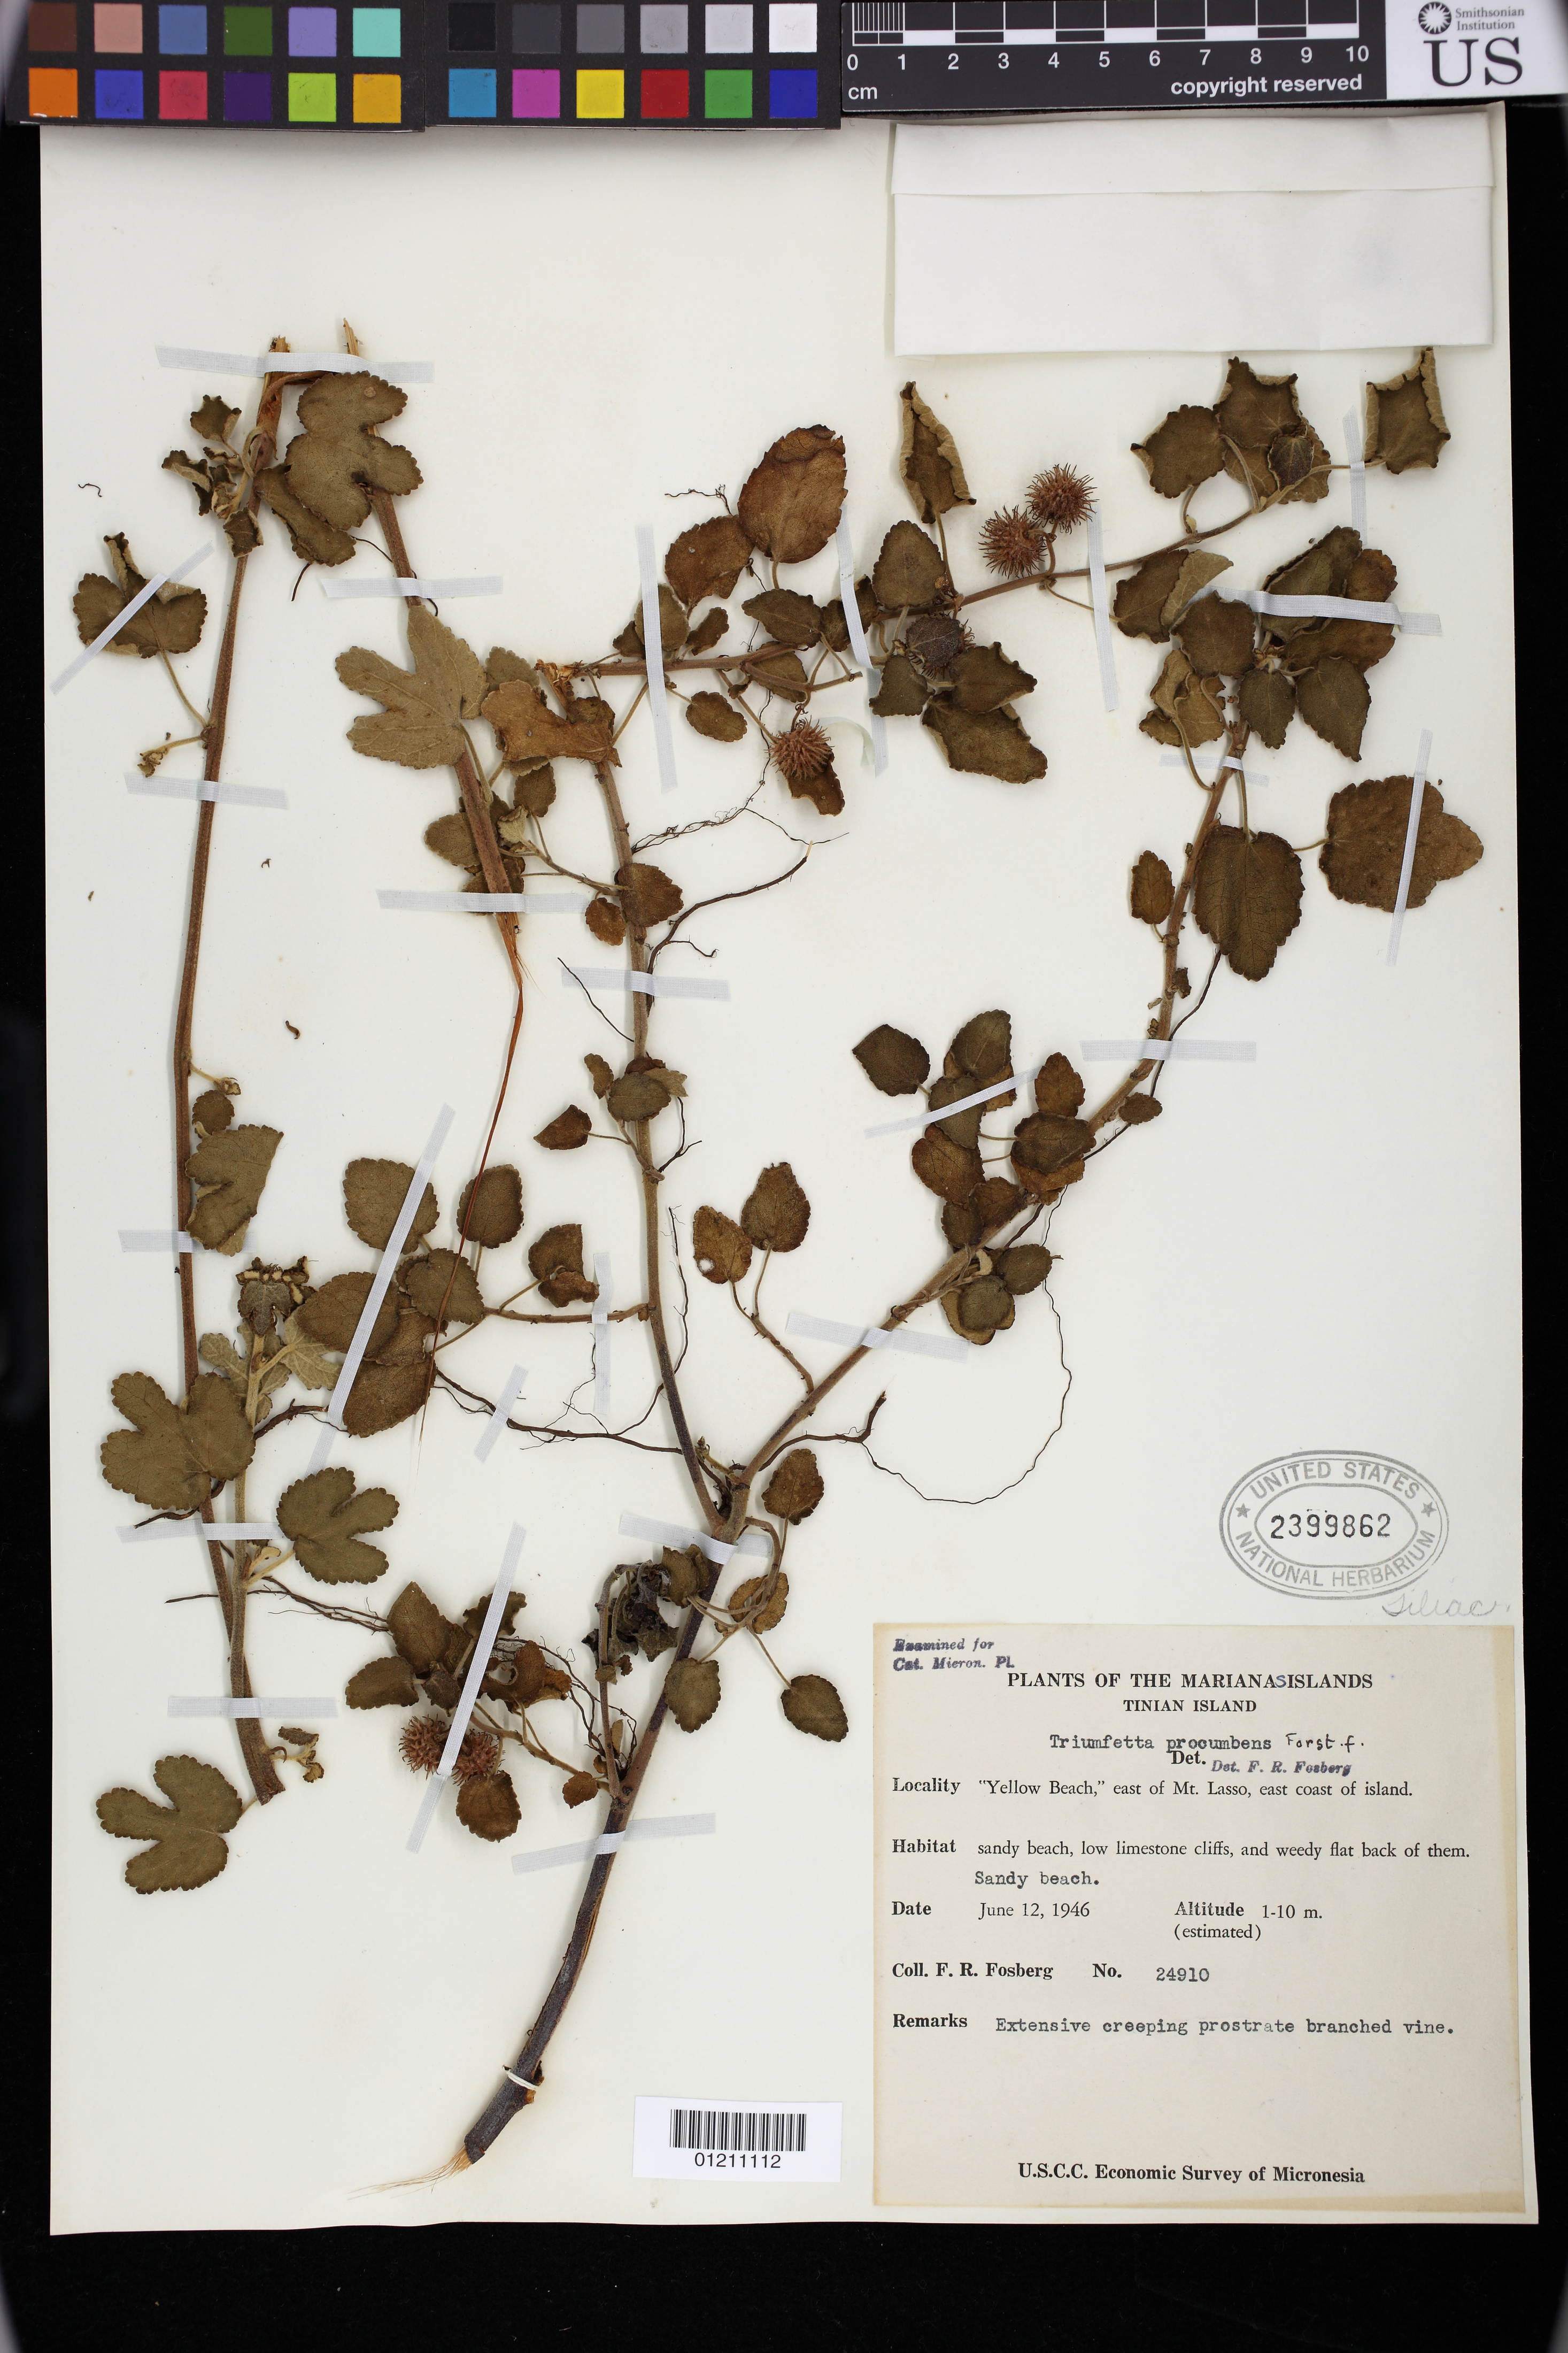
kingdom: Plantae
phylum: Tracheophyta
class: Magnoliopsida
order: Malvales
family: Malvaceae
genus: Triumfetta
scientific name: Triumfetta procumbens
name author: G. Forst.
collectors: F. R. Fosberg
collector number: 24910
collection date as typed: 06 Dec 1946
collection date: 1946-12-06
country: Northern Mariana Islands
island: Tinian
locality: Tinian Island, "Yellow Beach", east of Mt Lasso, east coast of island.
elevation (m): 1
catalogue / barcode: US 2399862